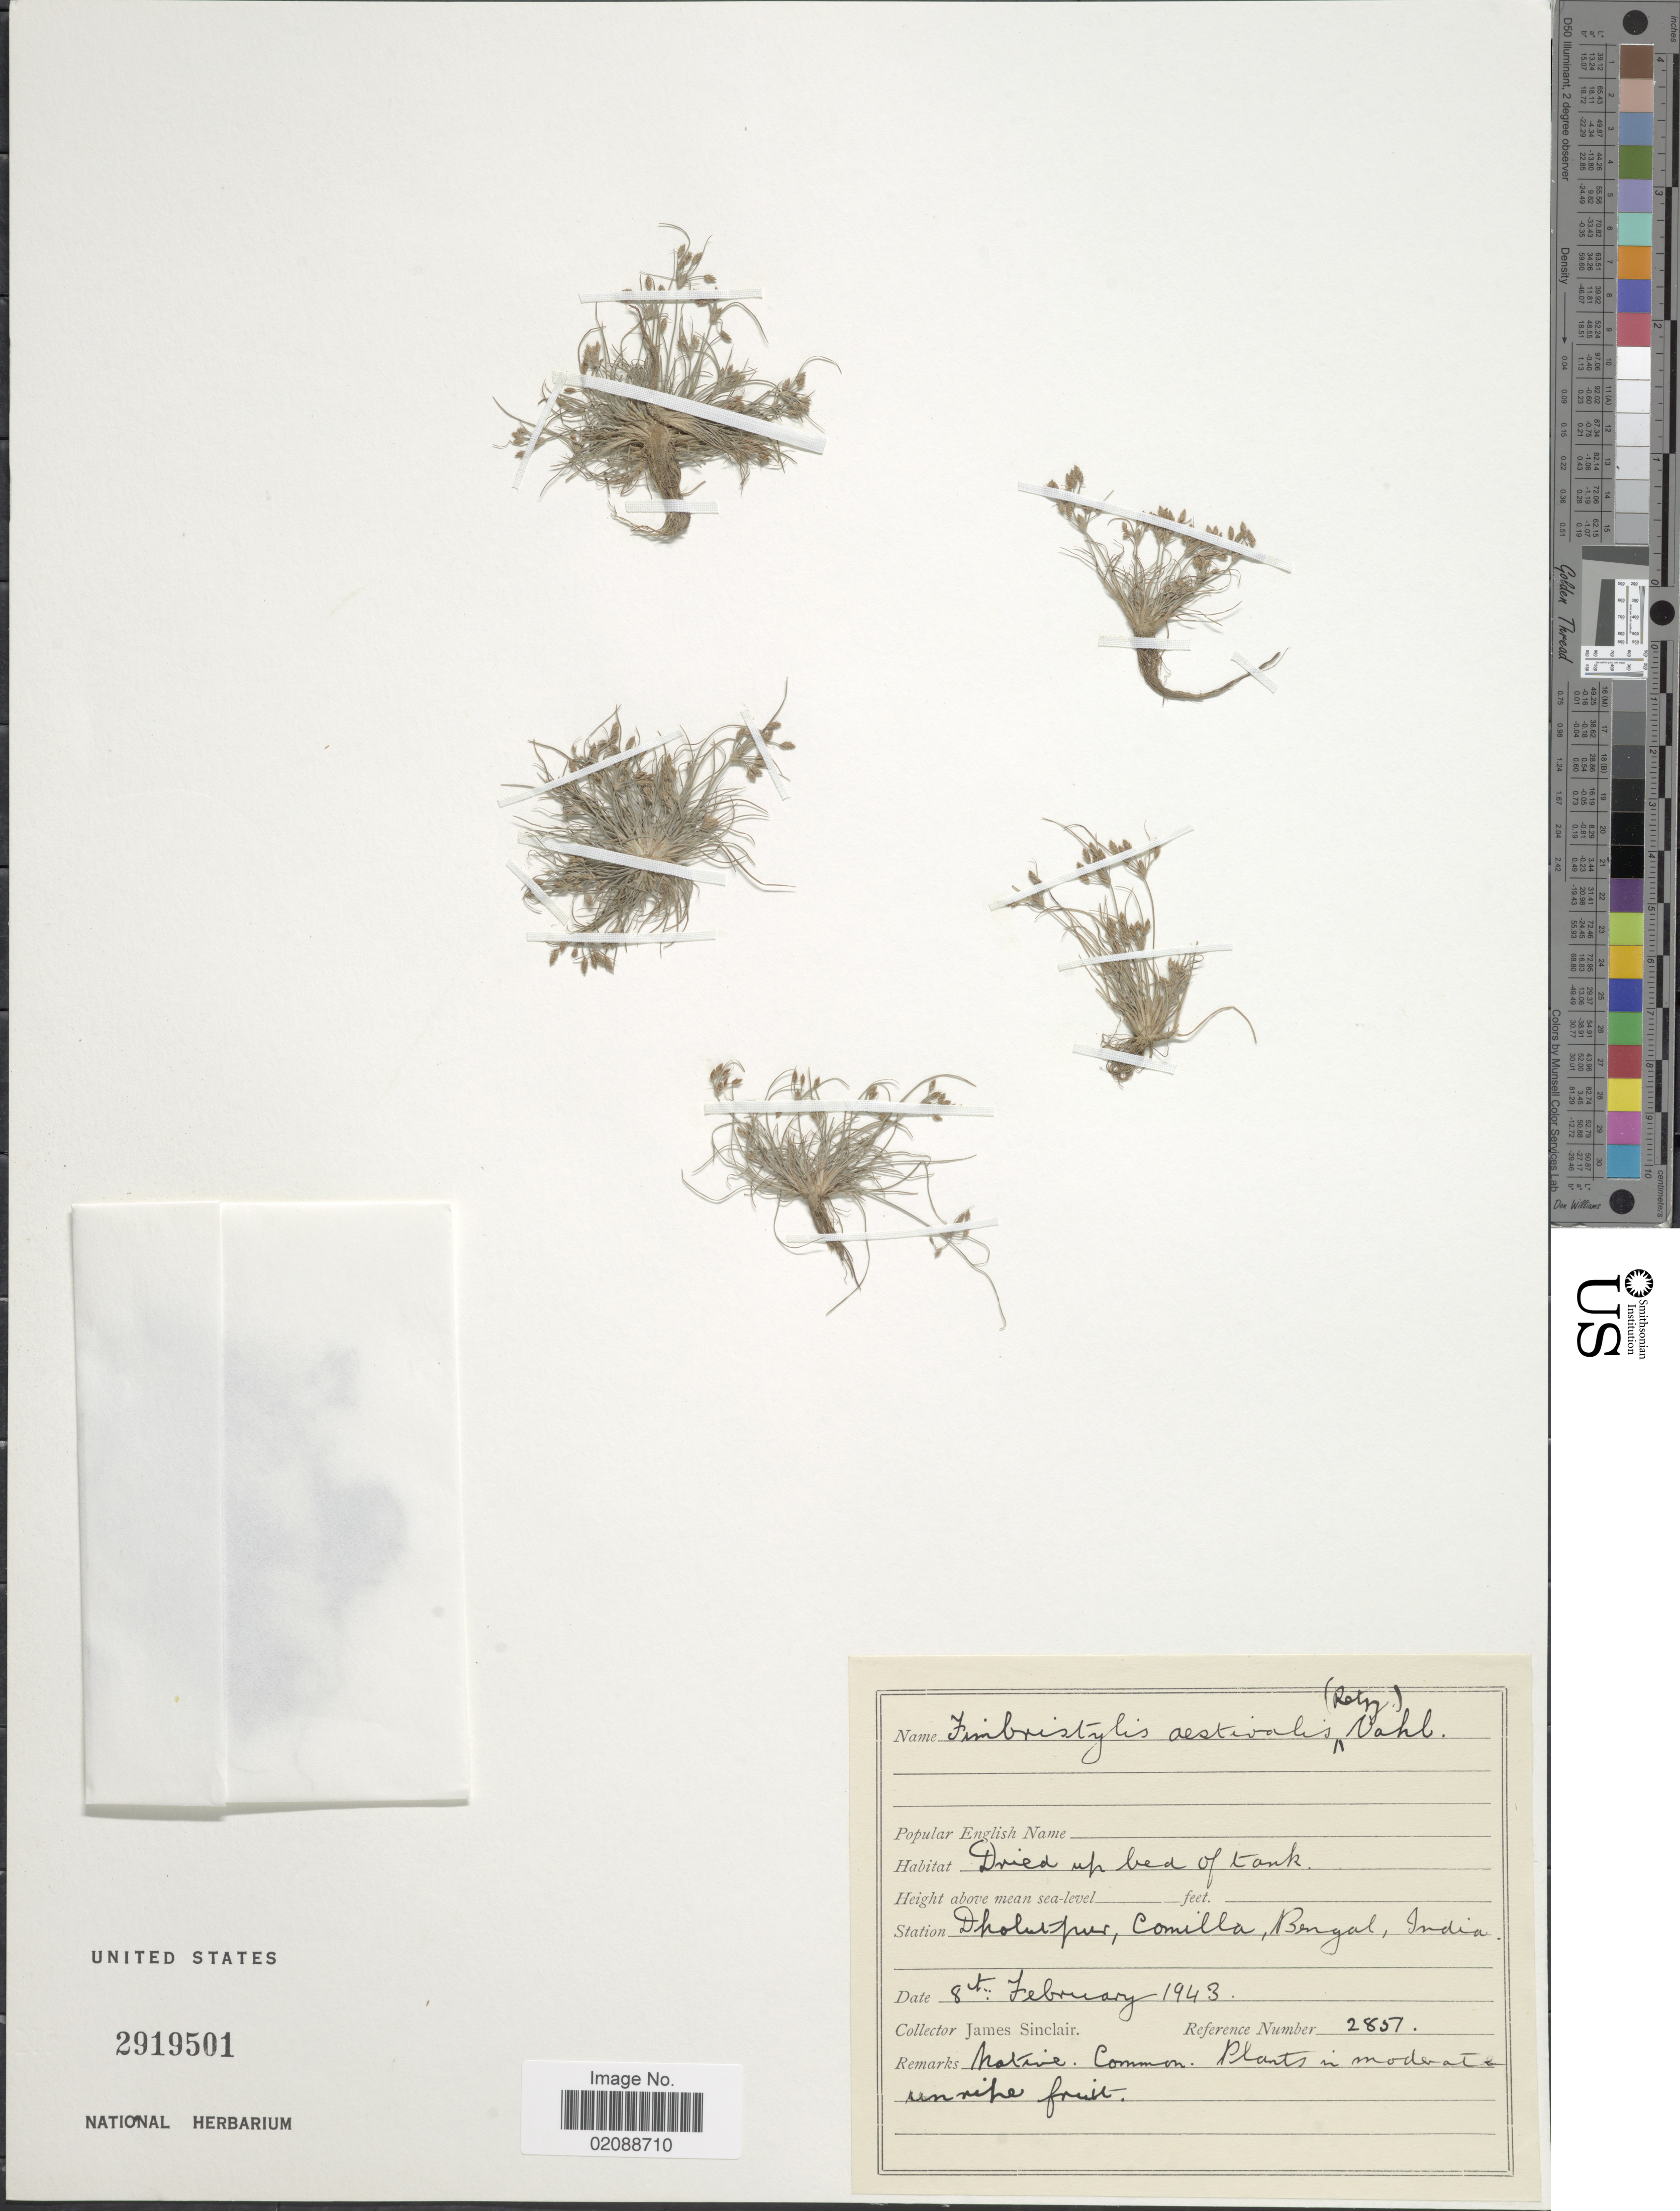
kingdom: Plantae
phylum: Tracheophyta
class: Liliopsida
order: Poales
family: Cyperaceae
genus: Fimbristylis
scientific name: Fimbristylis aestivalis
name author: (Retz.) Vahl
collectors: J. Sinclair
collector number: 2857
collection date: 1943-02-08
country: Bangladesh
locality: Dholutpur, Comilla, Bengal, India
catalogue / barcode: US 2919501